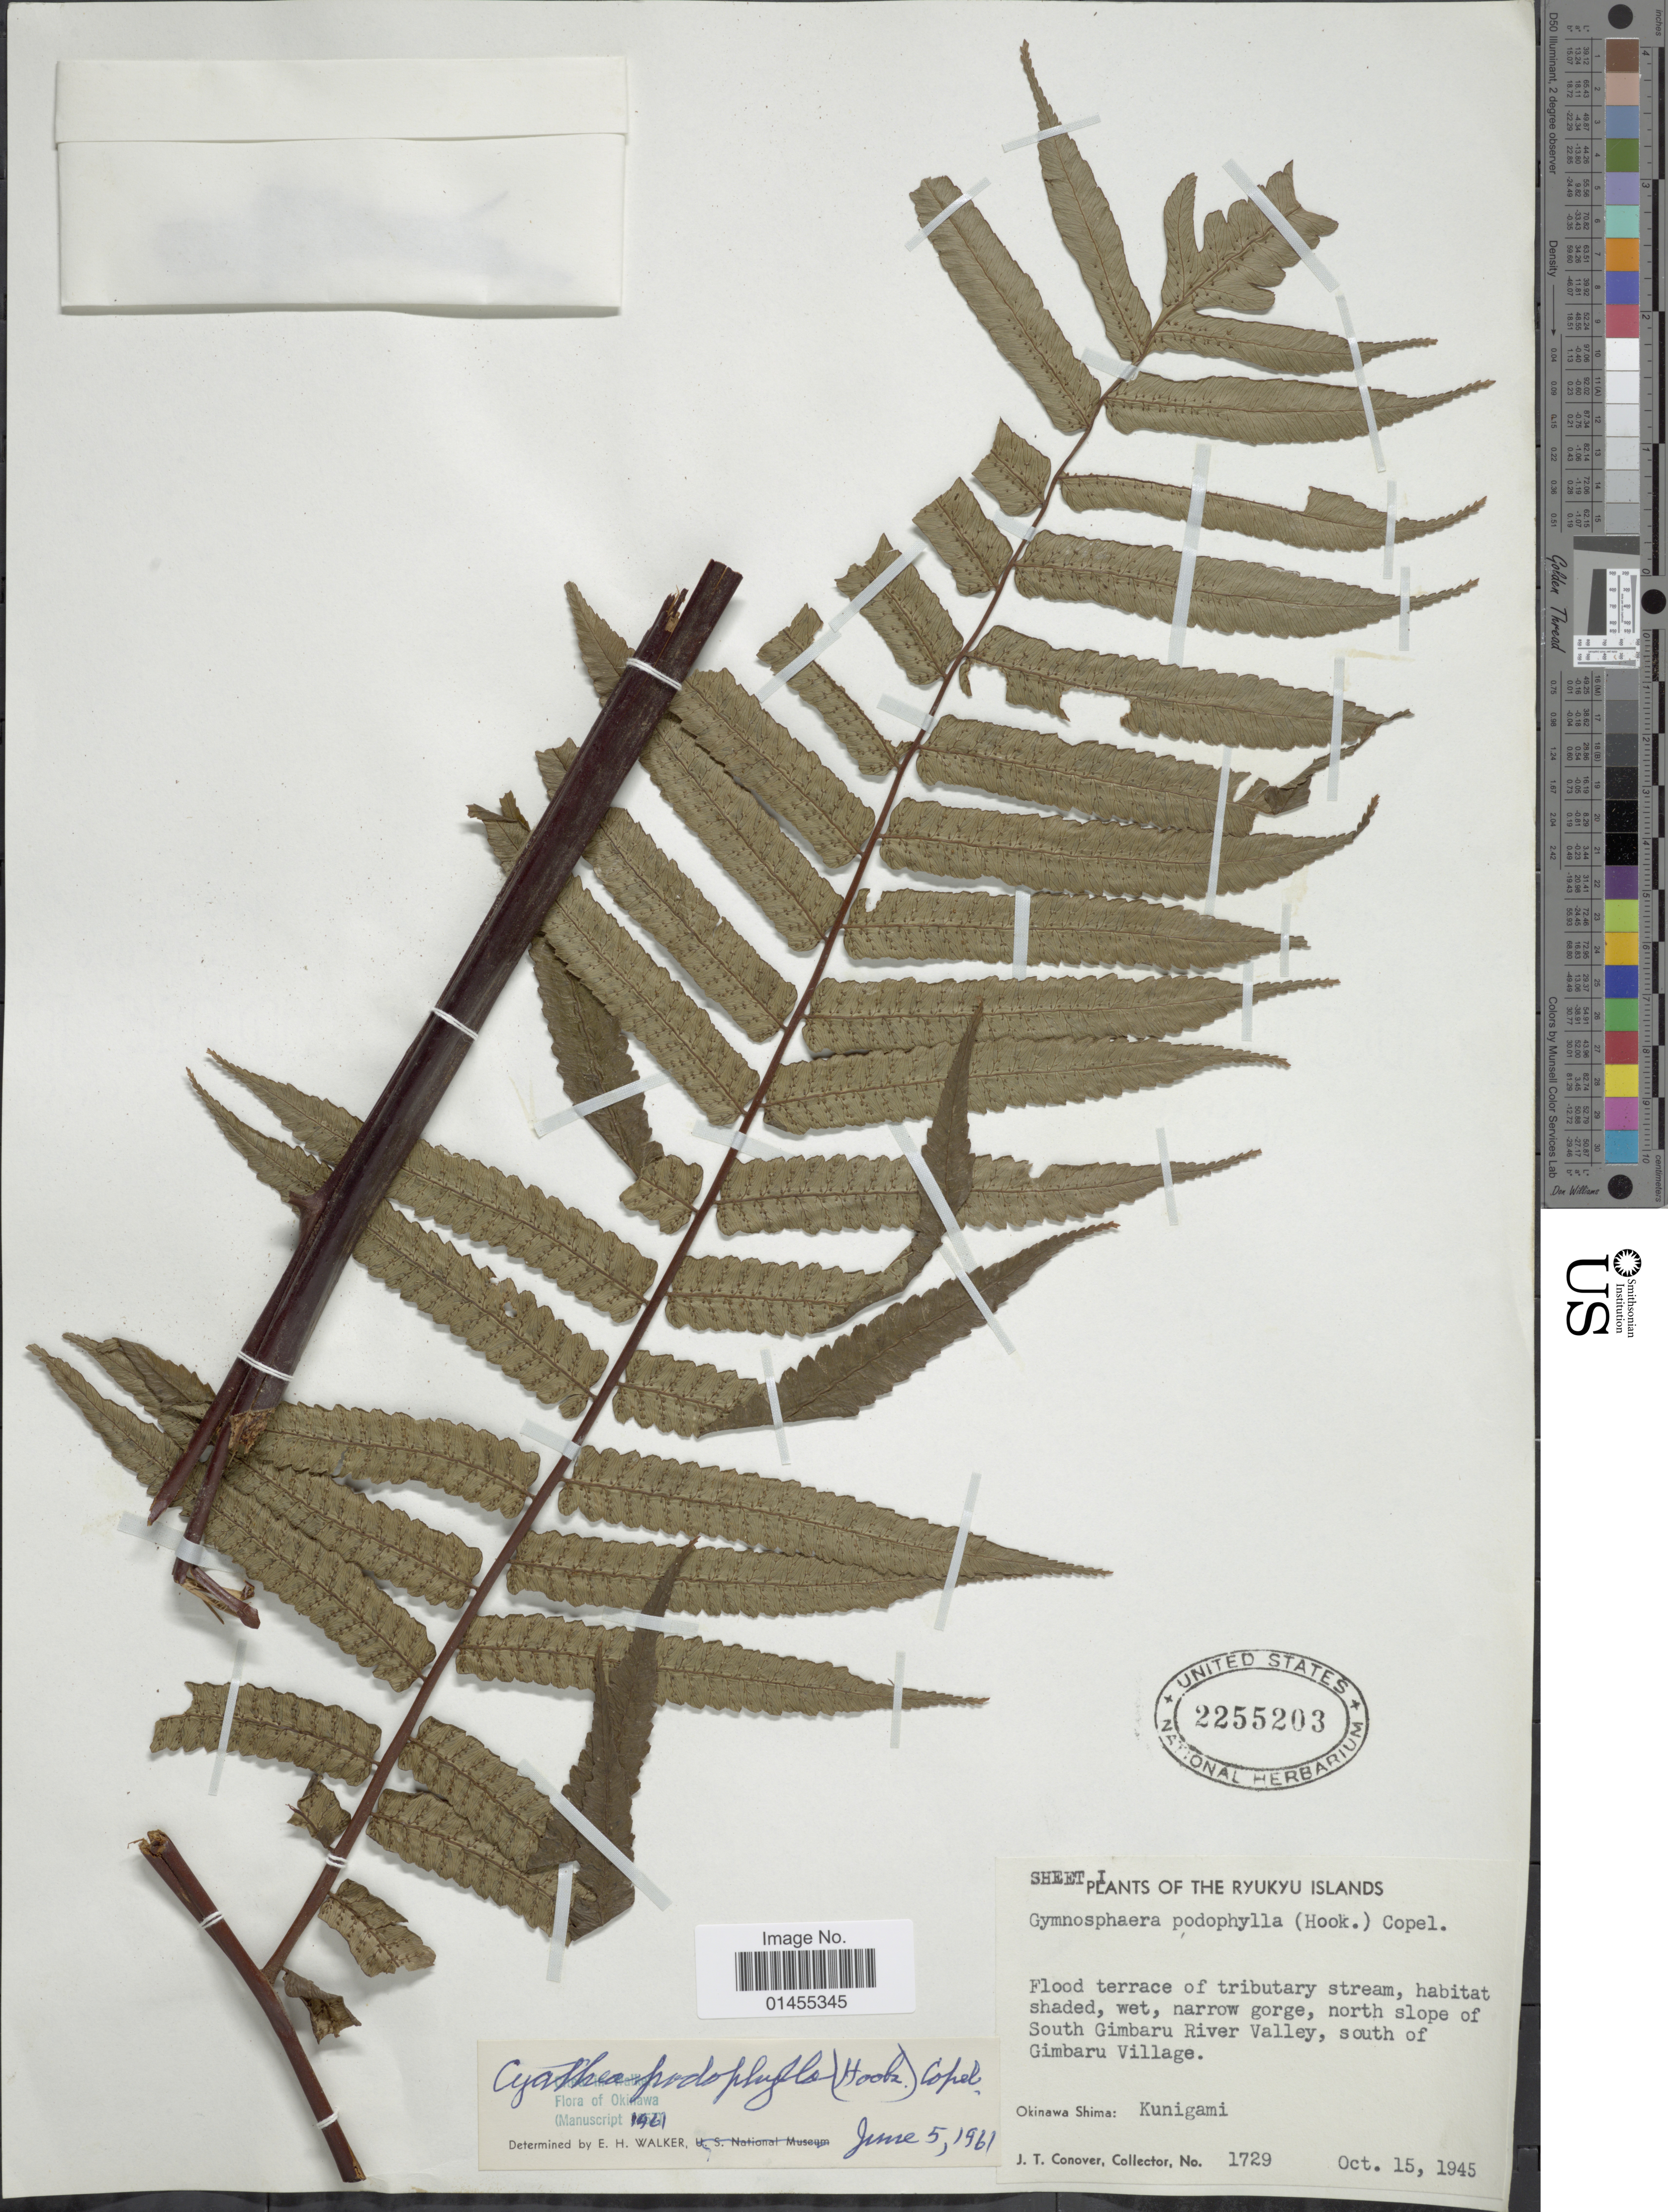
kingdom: Plantae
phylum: Tracheophyta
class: Polypodiopsida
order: Cyatheales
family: Cyatheaceae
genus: Alsophila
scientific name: Alsophila podophylla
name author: Hook.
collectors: J. T. Conover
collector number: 1729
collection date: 1945-10-15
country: Japan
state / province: Okinawa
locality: Ryukyu Islands, Okinawa Shami: Kunigami, South Gimbaru River Valley, south of Gimbaru Village.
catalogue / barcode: US 2255203